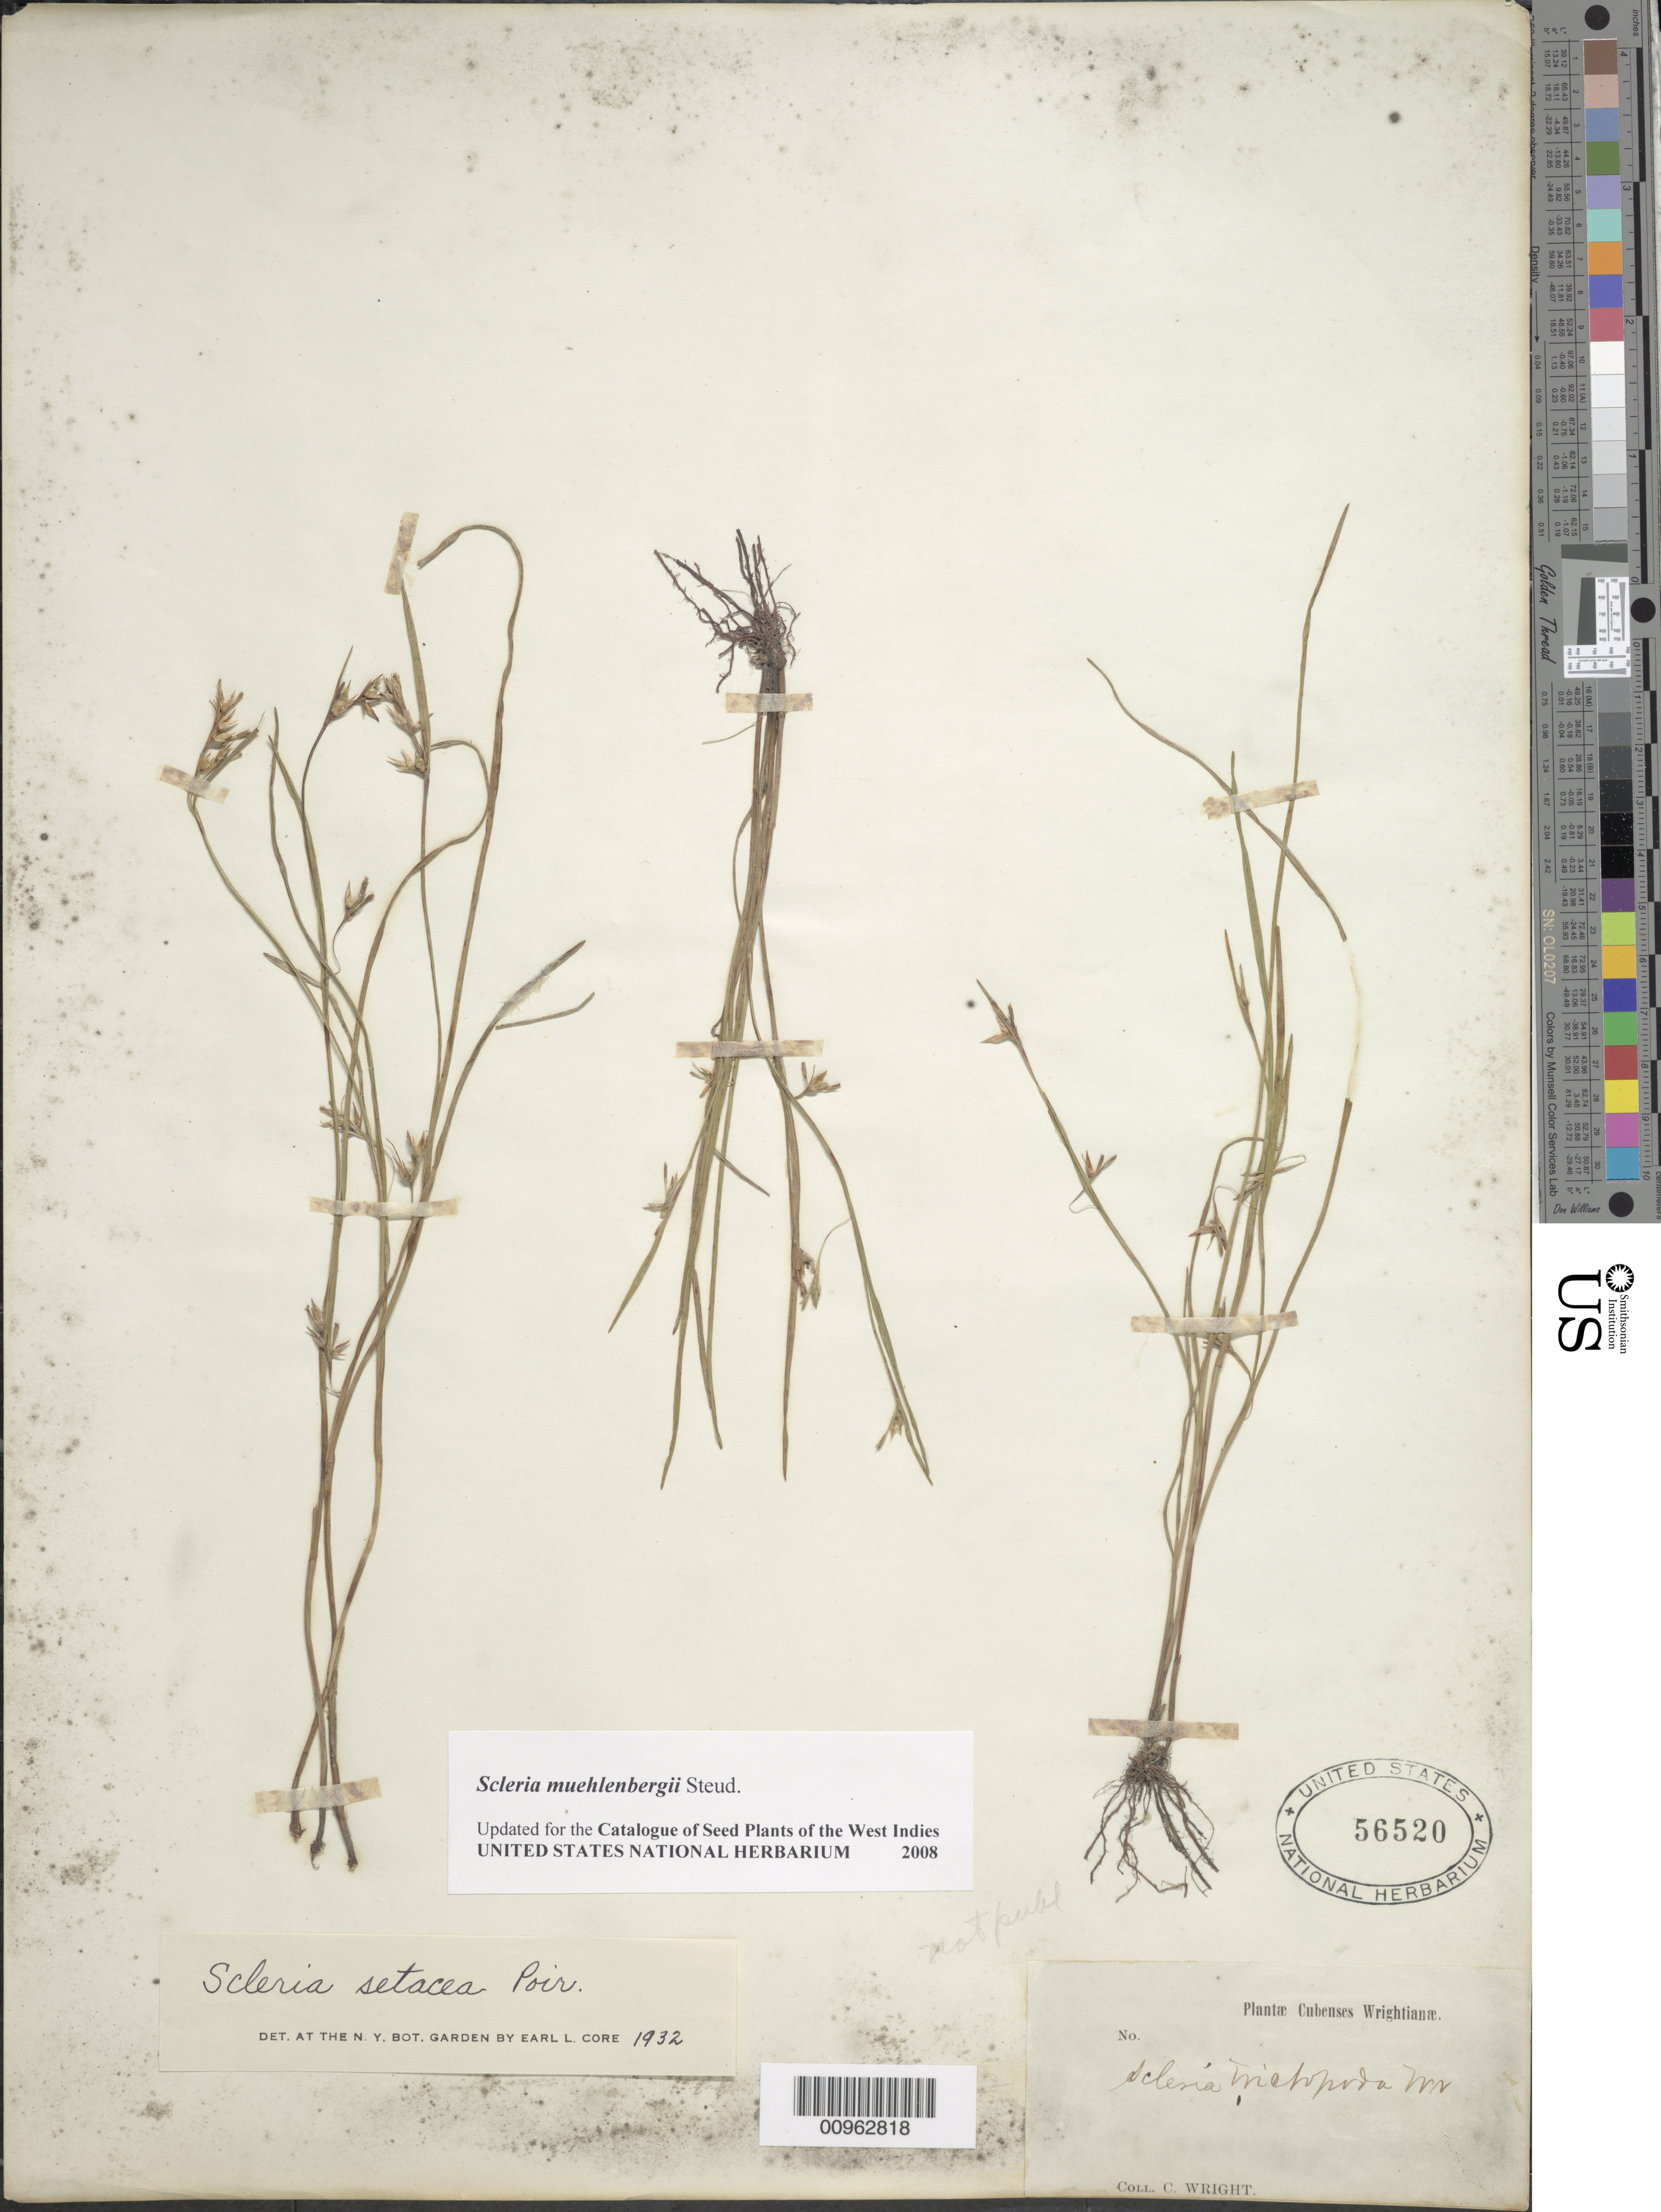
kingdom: Plantae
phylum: Tracheophyta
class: Liliopsida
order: Poales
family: Cyperaceae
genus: Scleria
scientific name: Scleria muehlenbergii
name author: Steud.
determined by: Strong, M. T., (US), Smithsonian Institution - National Museum of Natural History (UNITED STATES)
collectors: C. Wright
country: Cuba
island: Cuba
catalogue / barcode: US 56520